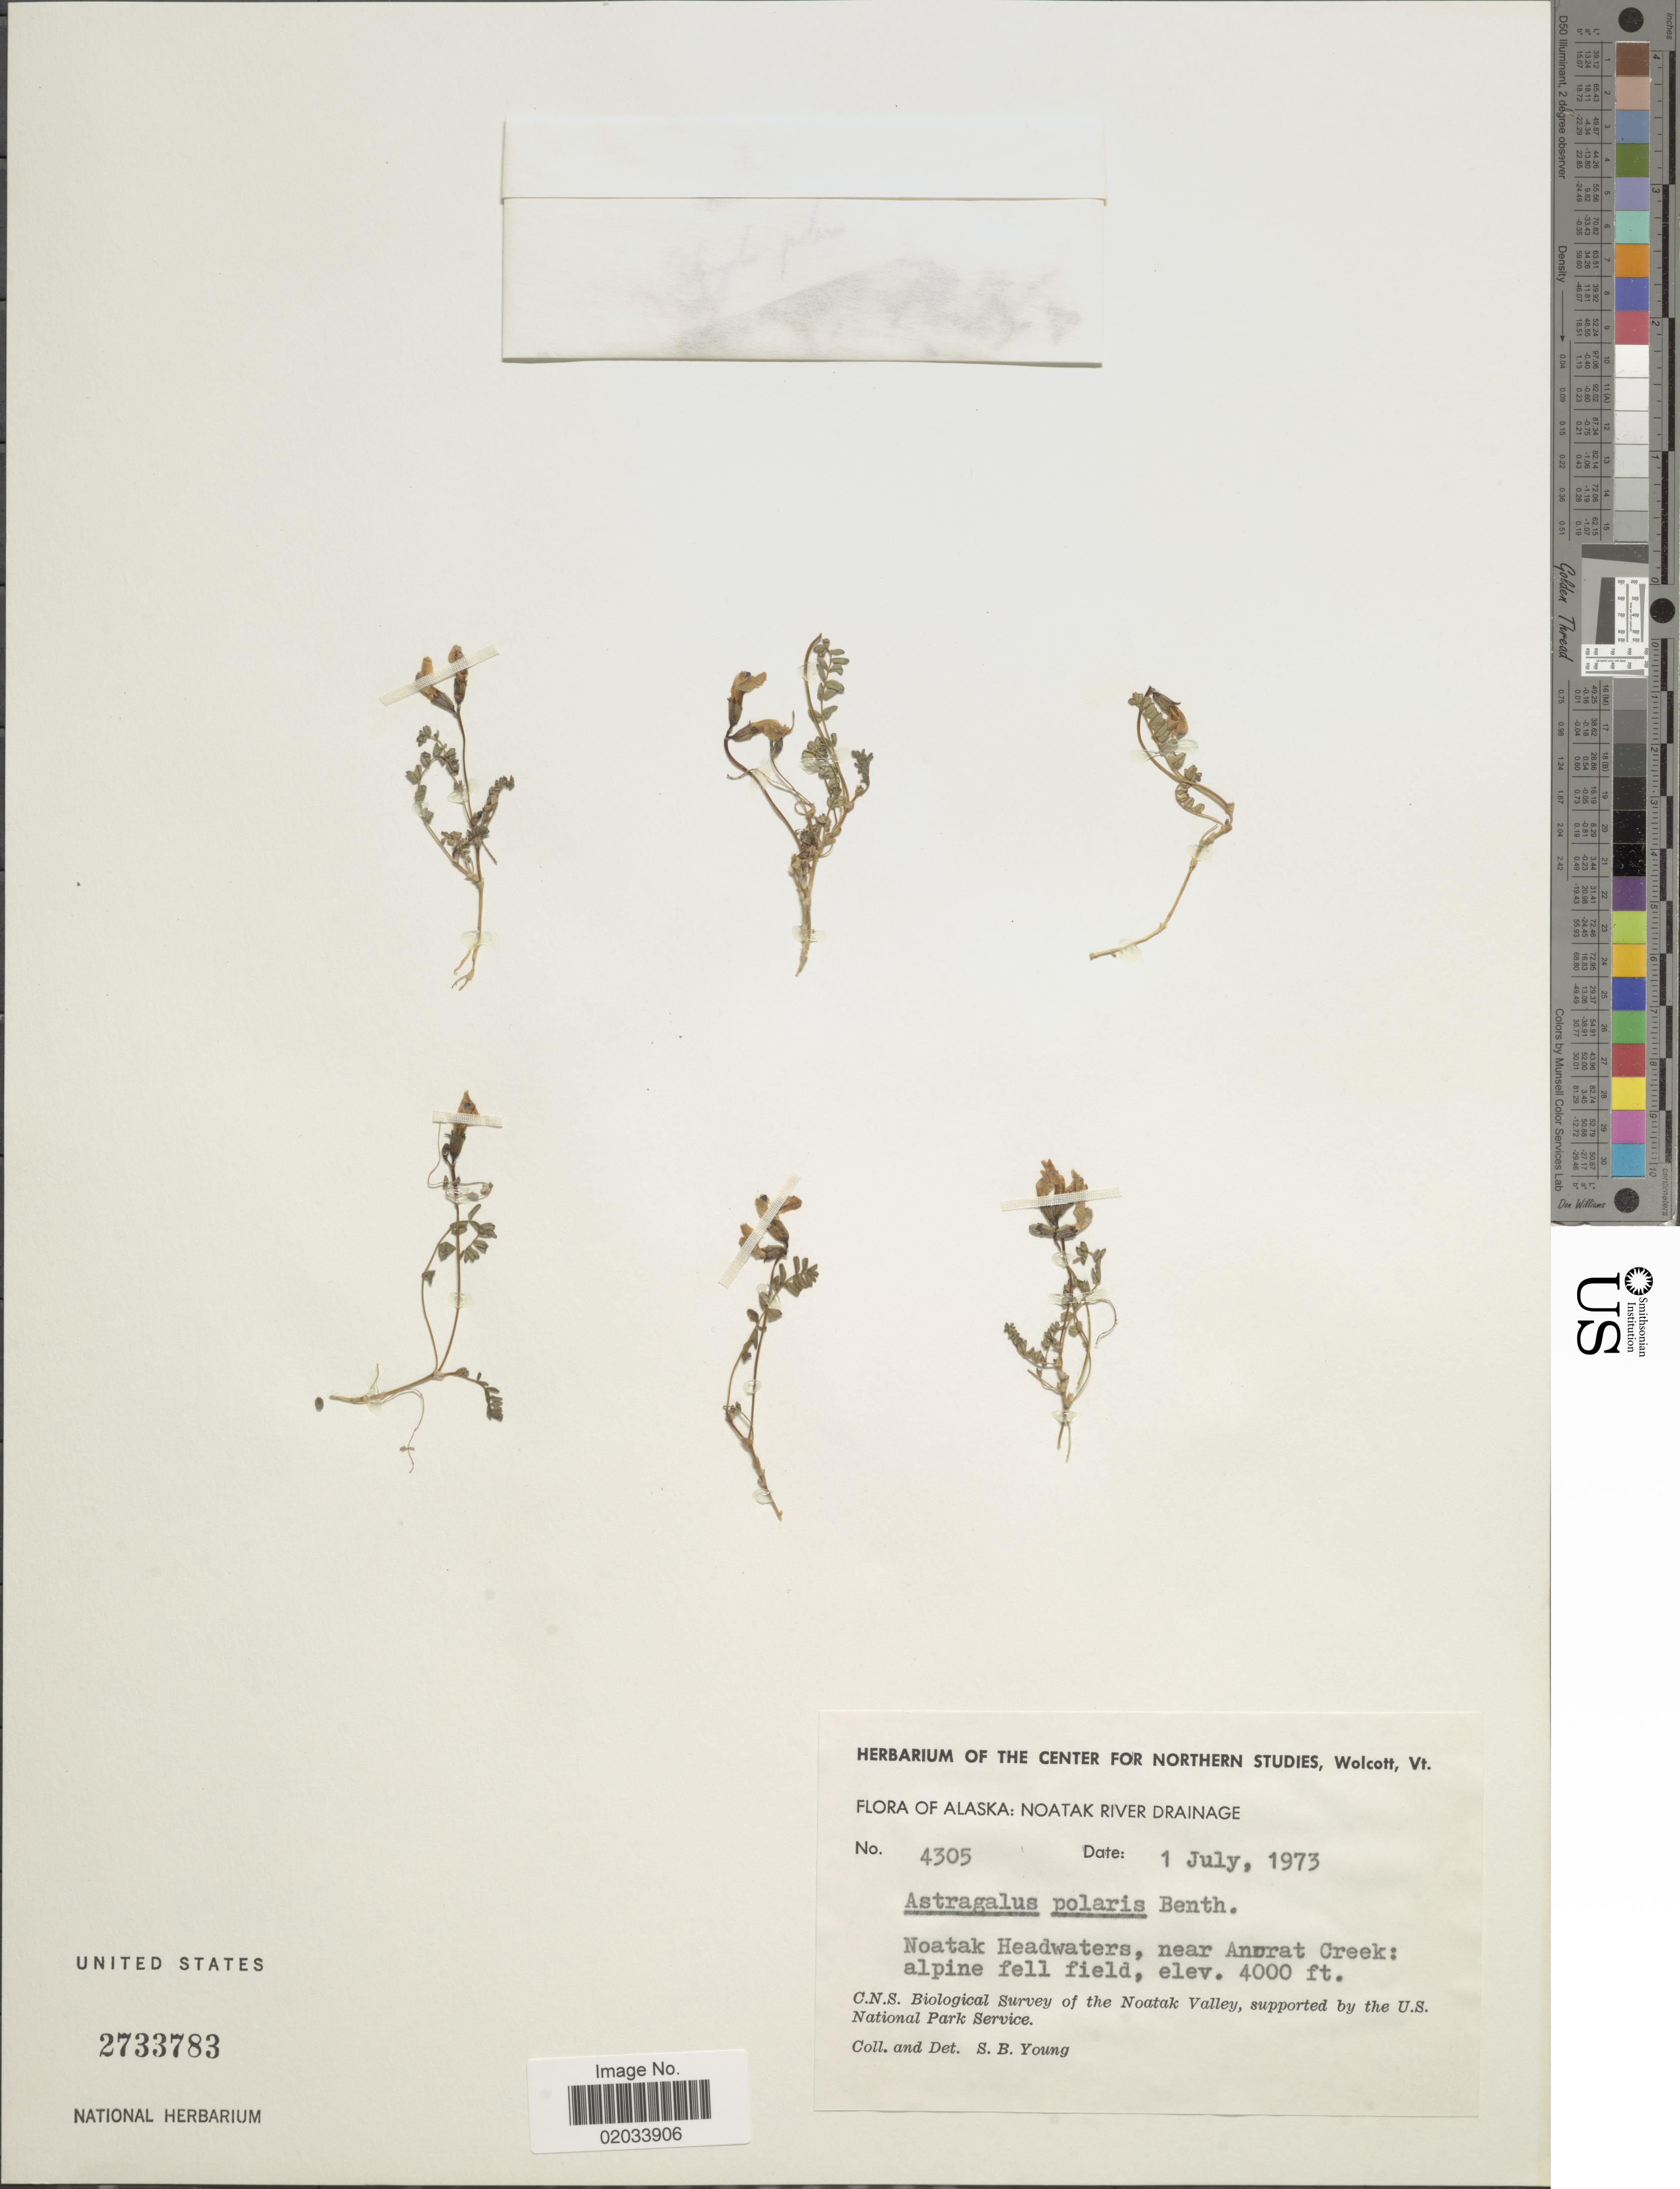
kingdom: Plantae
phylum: Tracheophyta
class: Magnoliopsida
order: Fabales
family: Fabaceae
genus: Astragalus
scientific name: Astragalus polaris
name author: (Seem.) Benth.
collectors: S. Young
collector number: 4305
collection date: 1973-07-01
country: United States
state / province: Alaska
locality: Noatak River Drainage. Noatak Headwaters, near Anorat Creek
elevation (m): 1219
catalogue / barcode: US 2733783